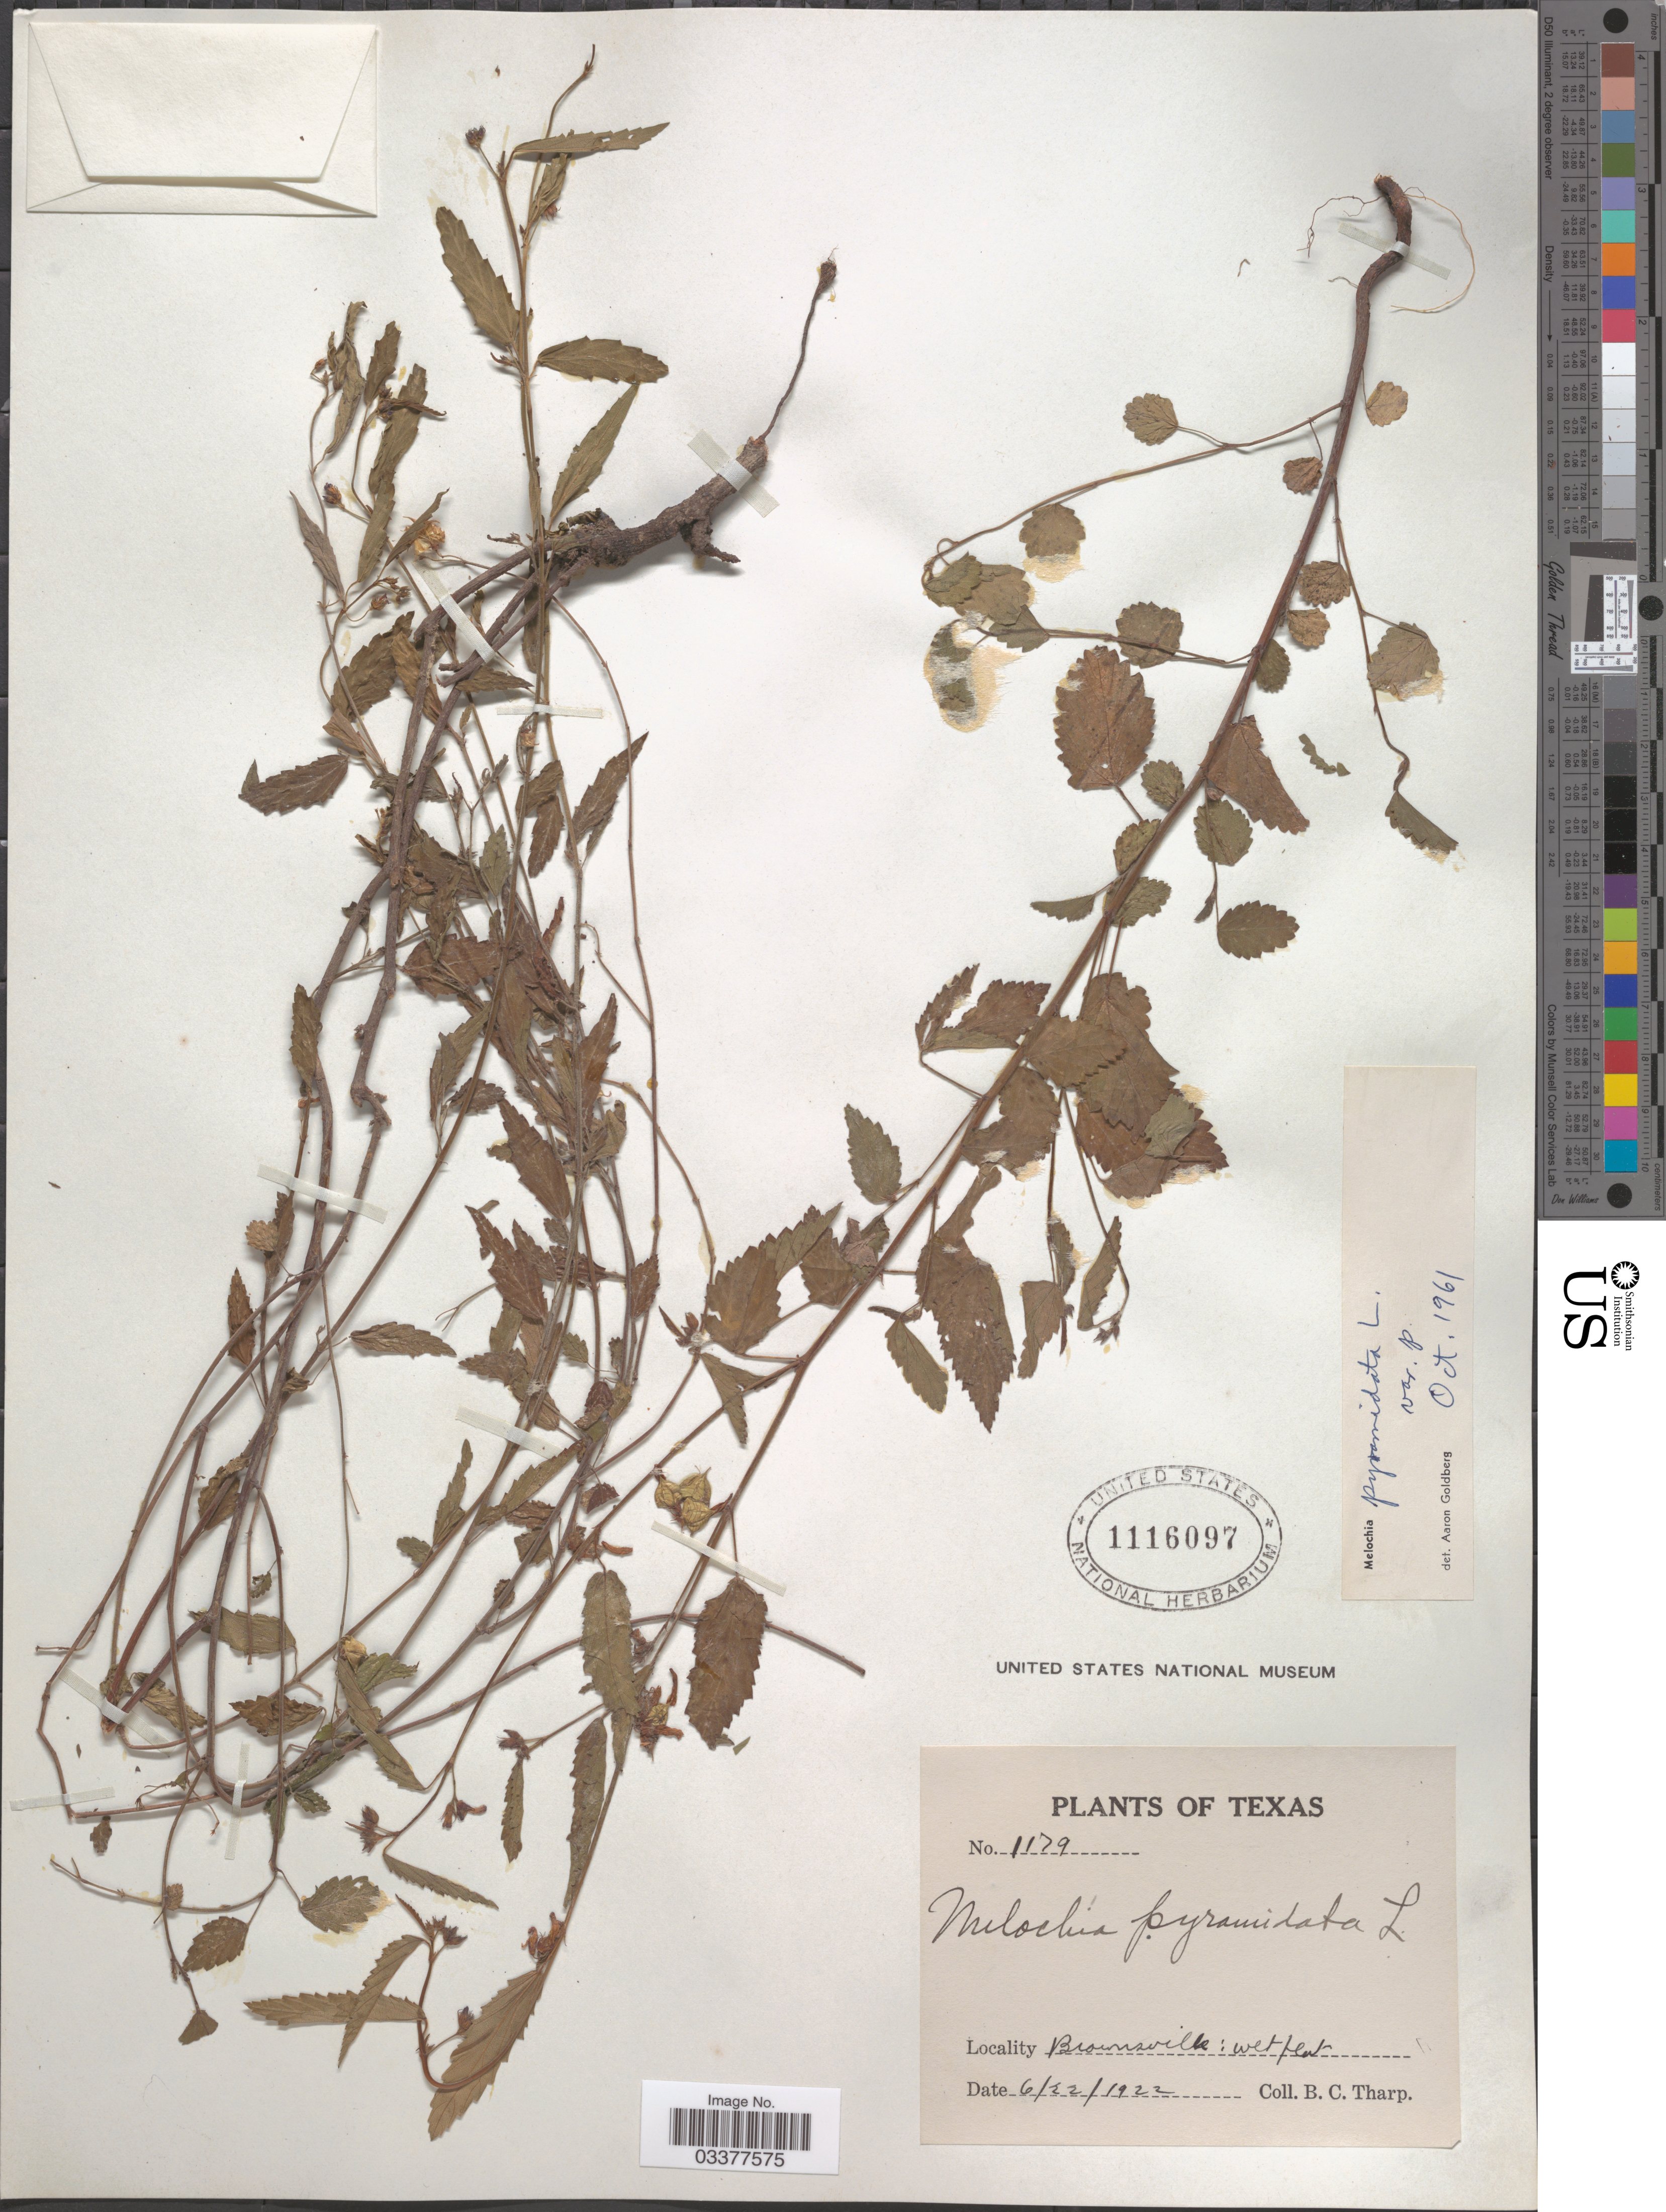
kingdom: Plantae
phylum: Tracheophyta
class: Magnoliopsida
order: Malvales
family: Malvaceae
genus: Melochia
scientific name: Melochia pyramidata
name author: L.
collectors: B. C. Tharp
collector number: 1179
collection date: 1922-06-22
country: United States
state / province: Texas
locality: Brownsville.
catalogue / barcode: US 1116097